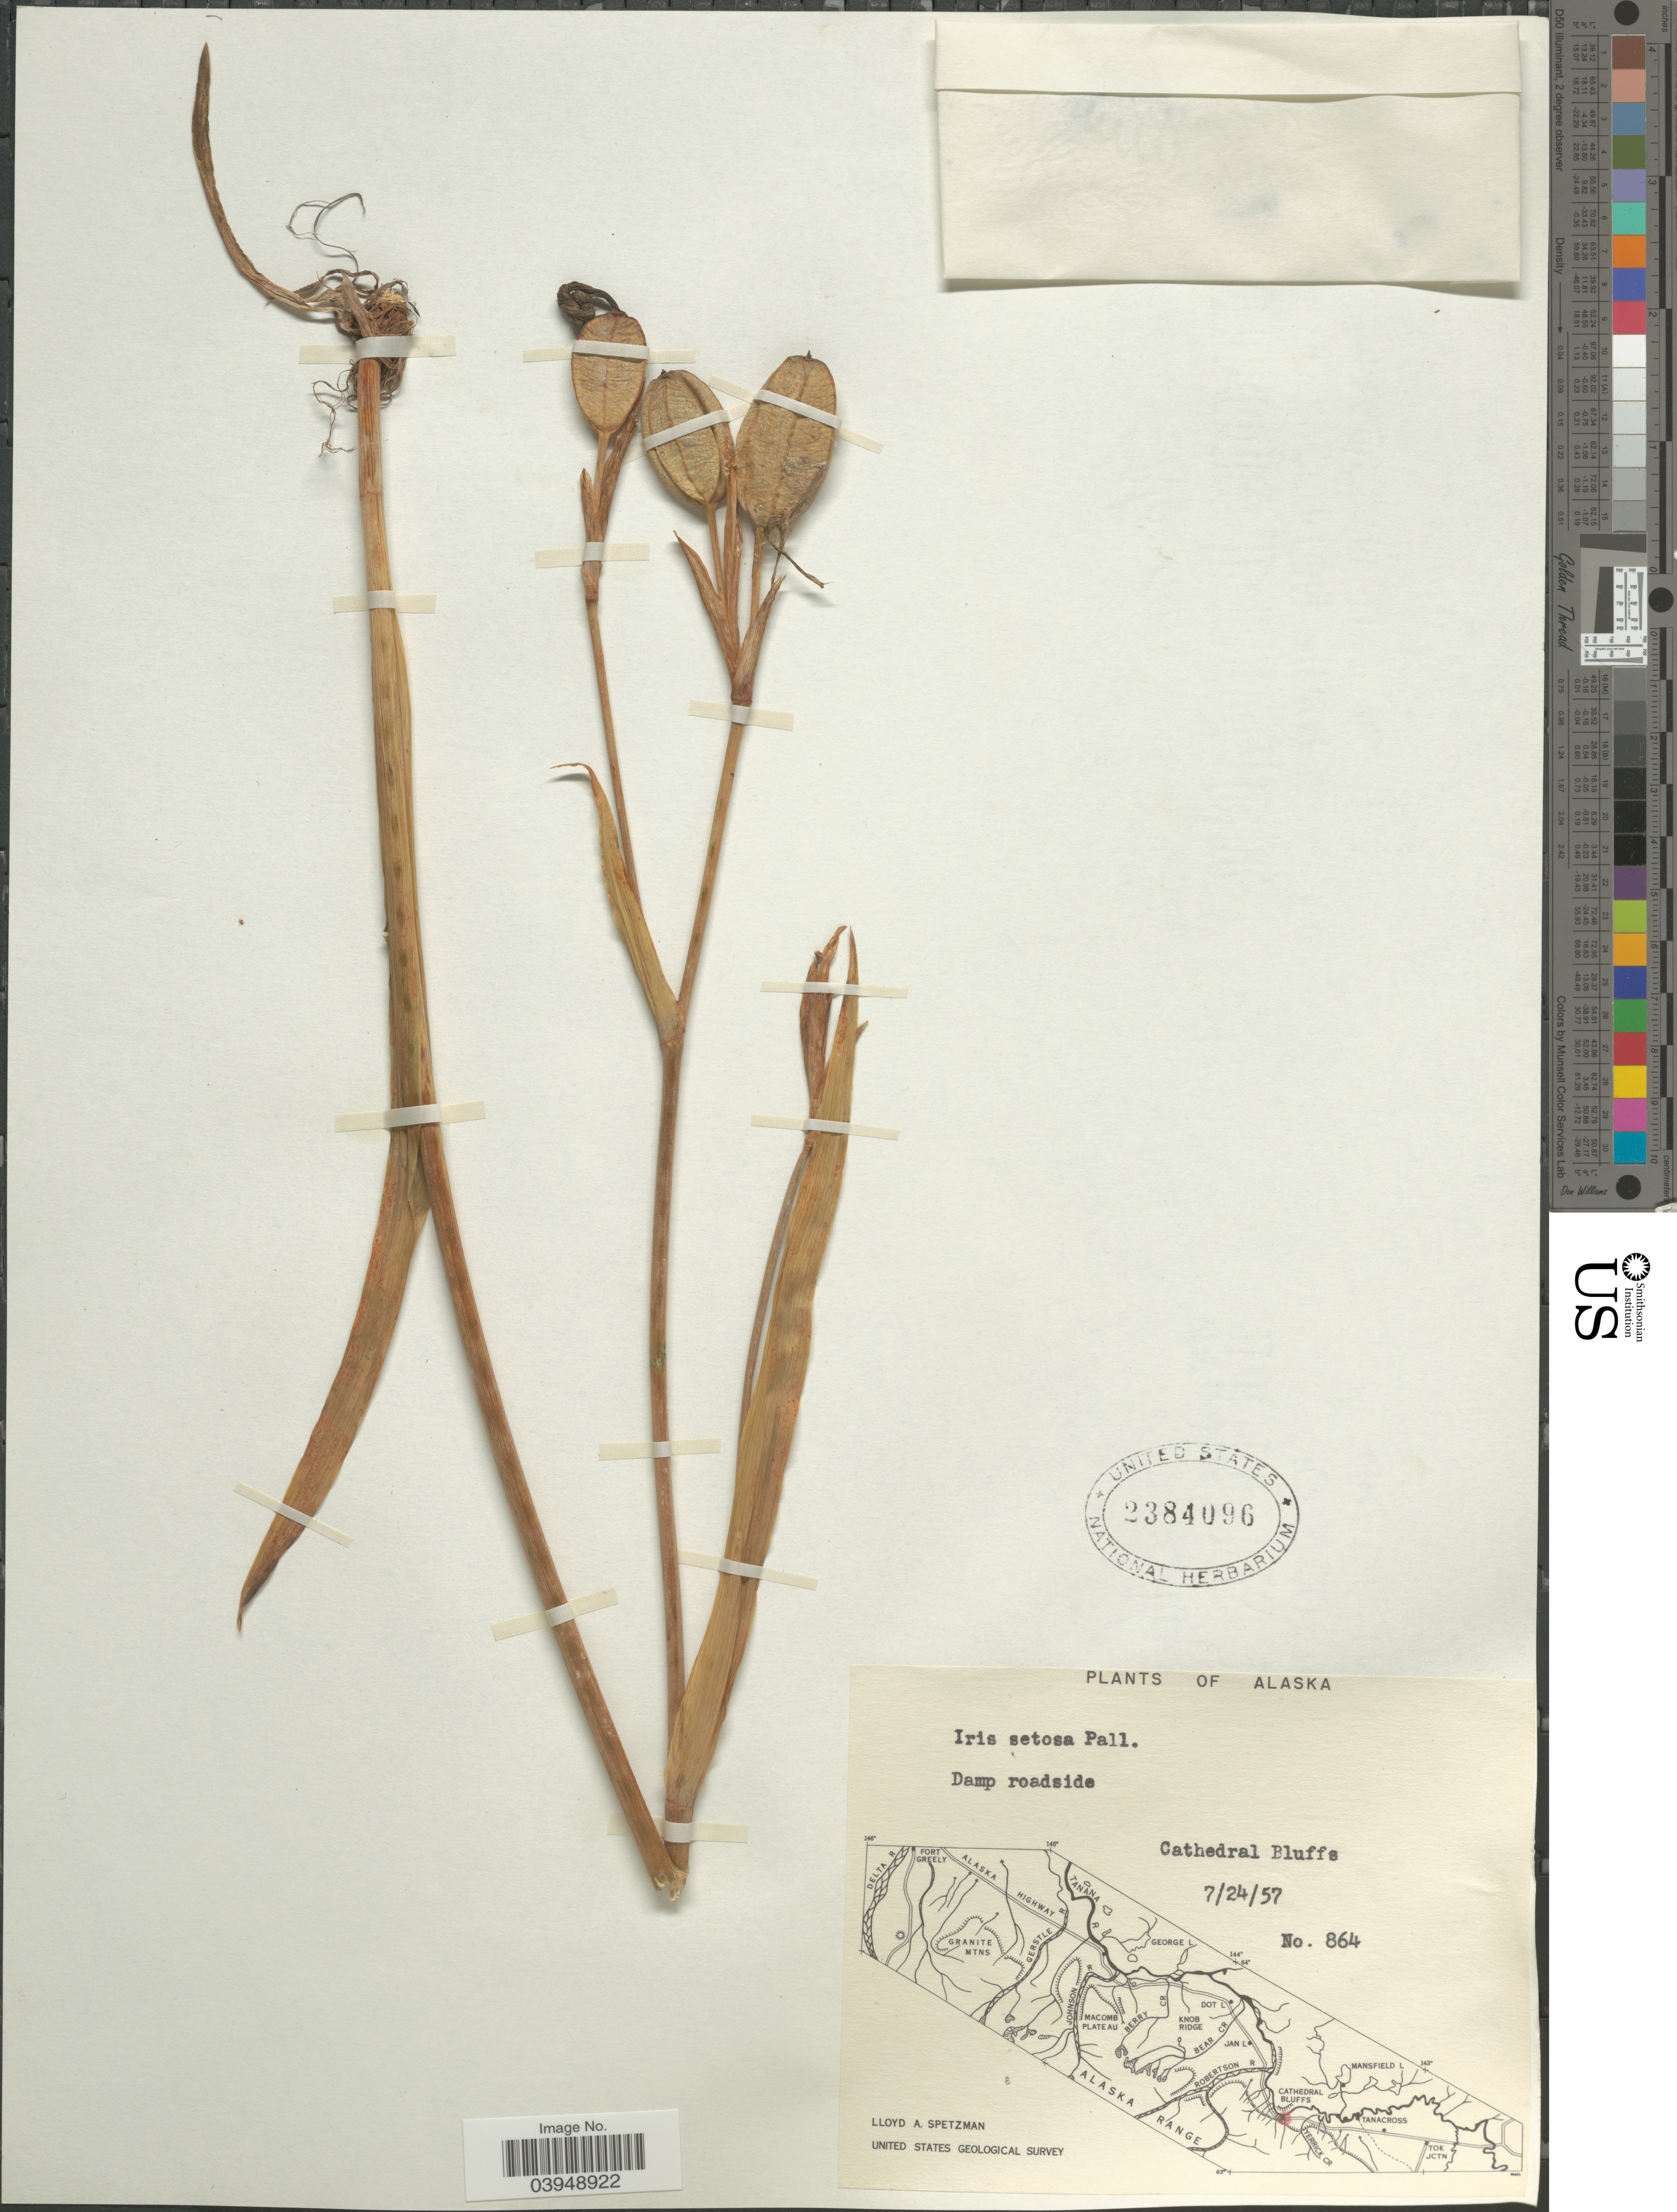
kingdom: Plantae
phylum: Tracheophyta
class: Liliopsida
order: Asparagales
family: Iridaceae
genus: Iris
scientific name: Iris setosa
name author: Pall. ex Link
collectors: L. Spetzman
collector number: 864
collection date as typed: Transcribed d/m/y: 24/7/57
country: United States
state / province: Alaska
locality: Cathedral Bluffs.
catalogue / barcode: US 2384096